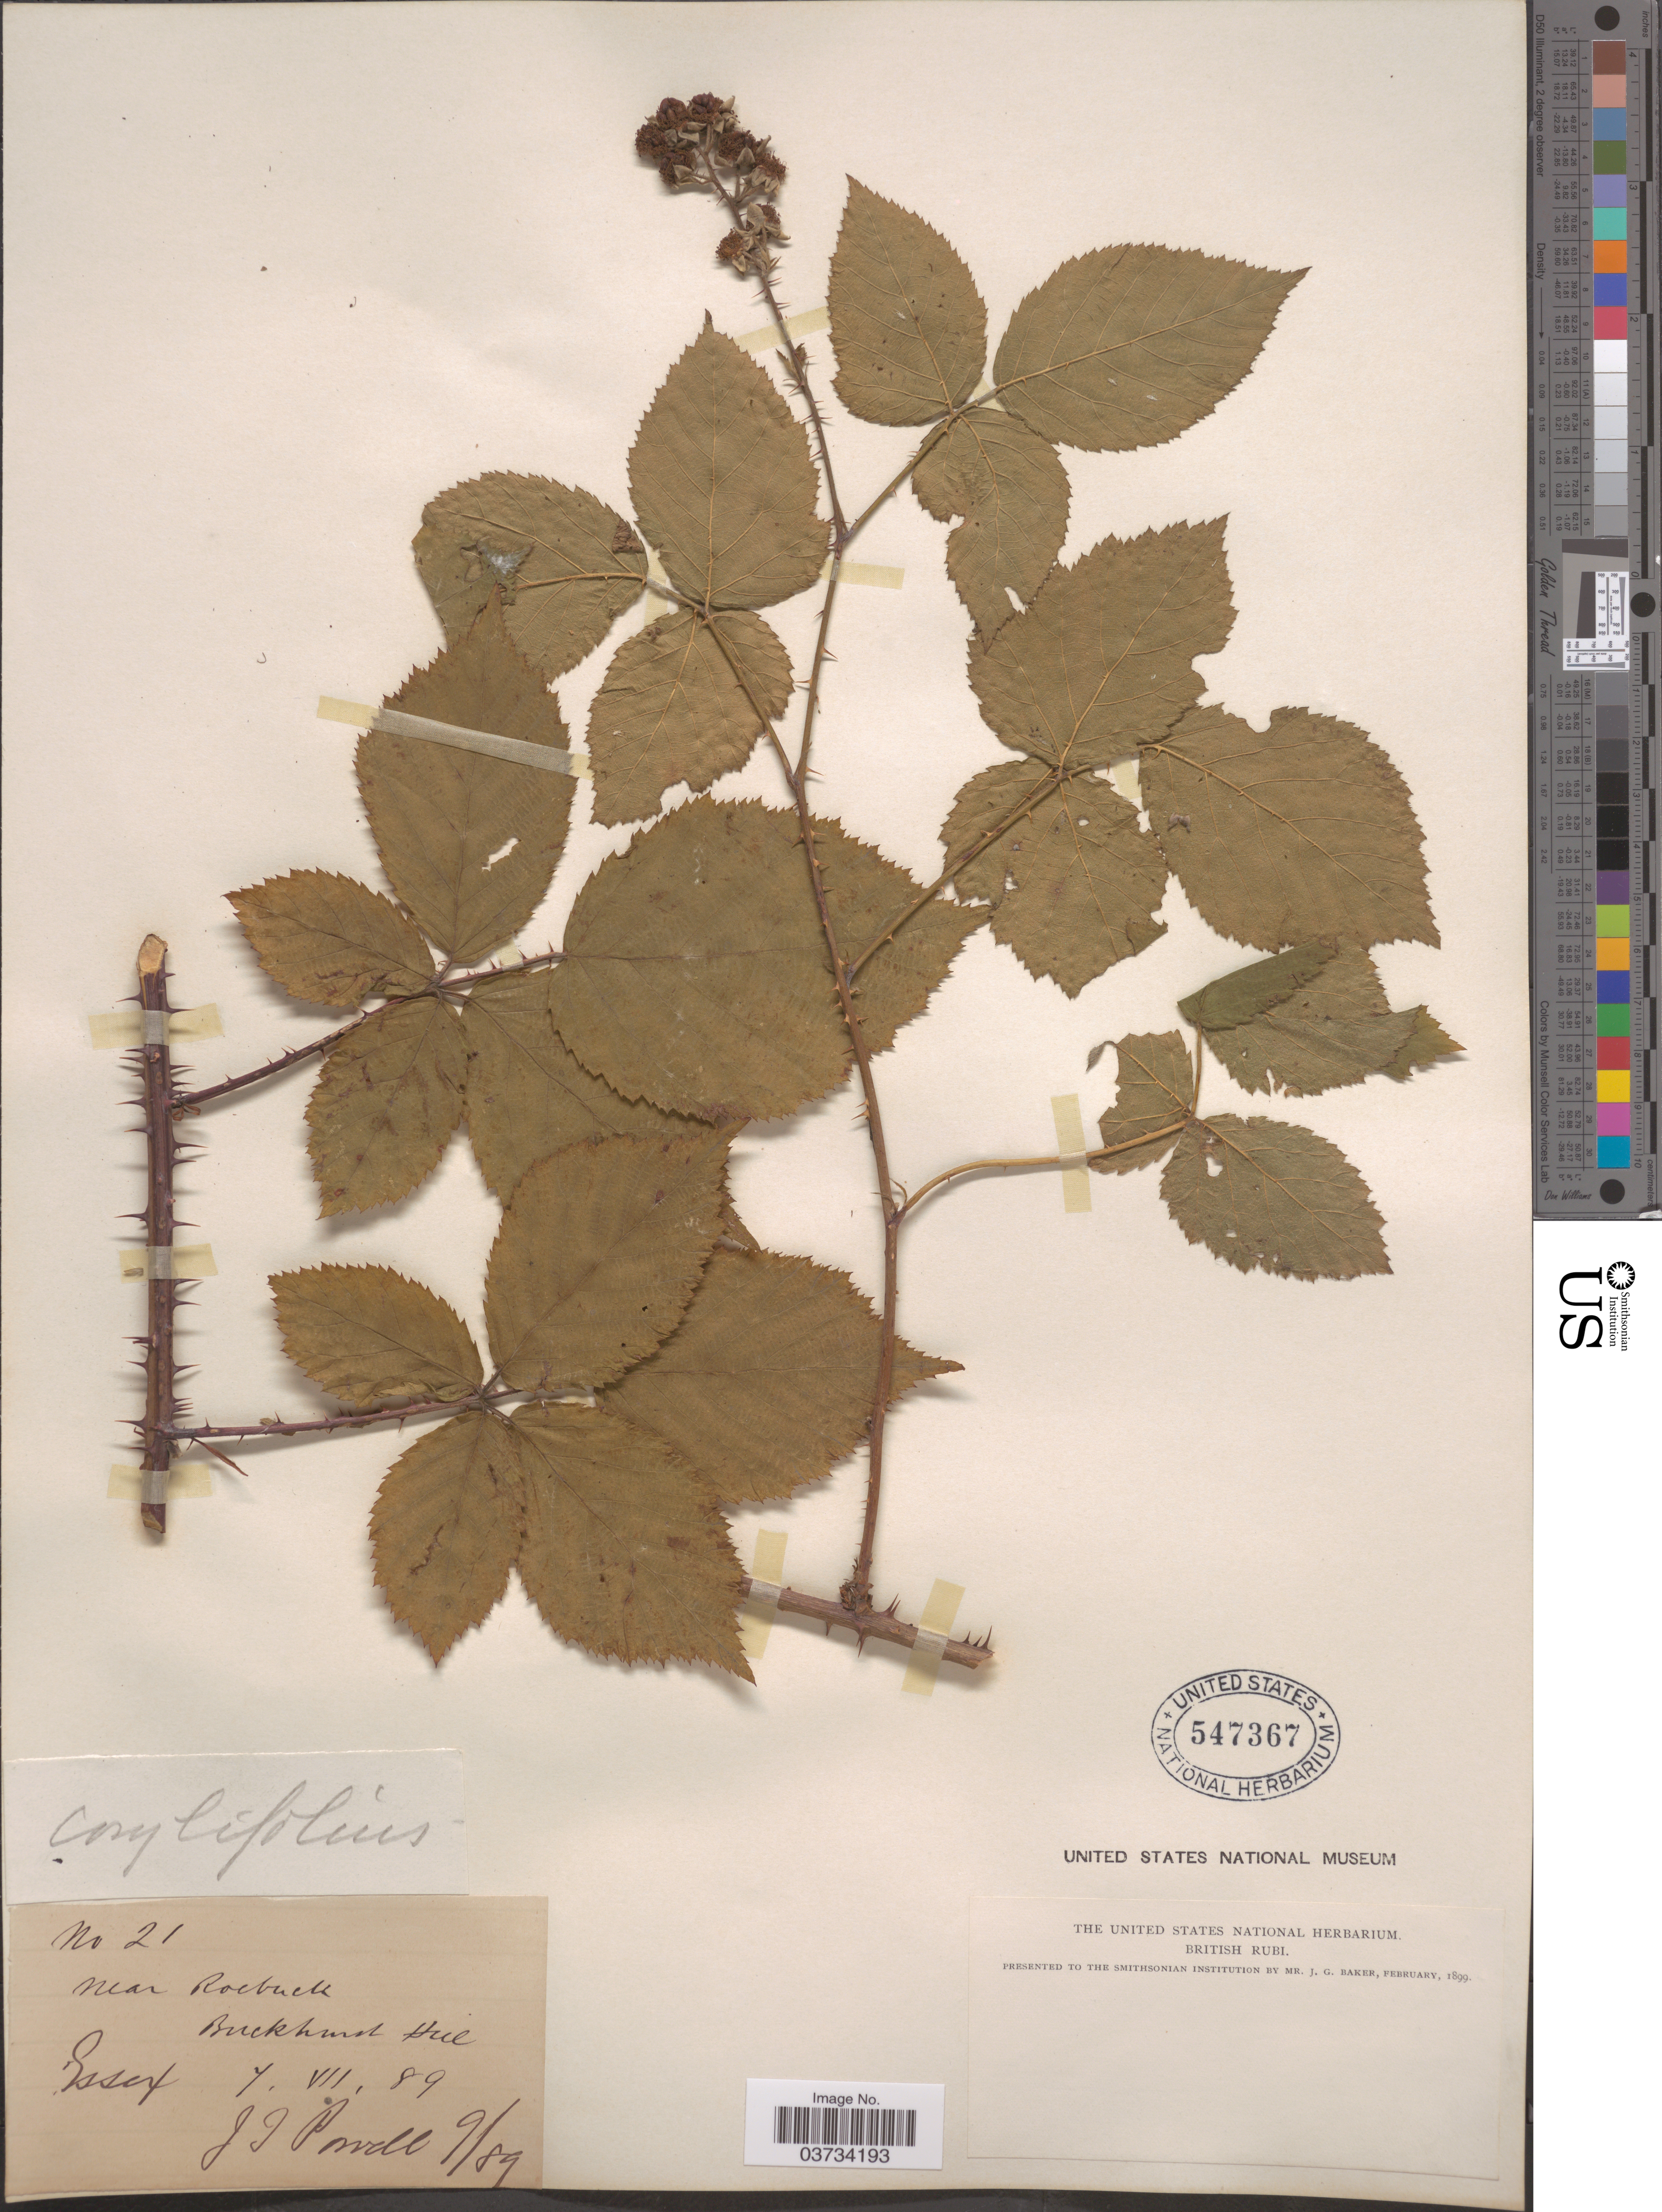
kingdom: Plantae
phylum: Tracheophyta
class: Magnoliopsida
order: Rosales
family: Rosaceae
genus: Rubus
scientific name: Rubus corylifolius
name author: Hayne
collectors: J. Powell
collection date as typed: Transcribed d/m/y: 7/7/89 to /9/89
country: United Kingdom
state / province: England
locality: Near Rockwell. buckhurst Hill. Essex.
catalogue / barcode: US 547367